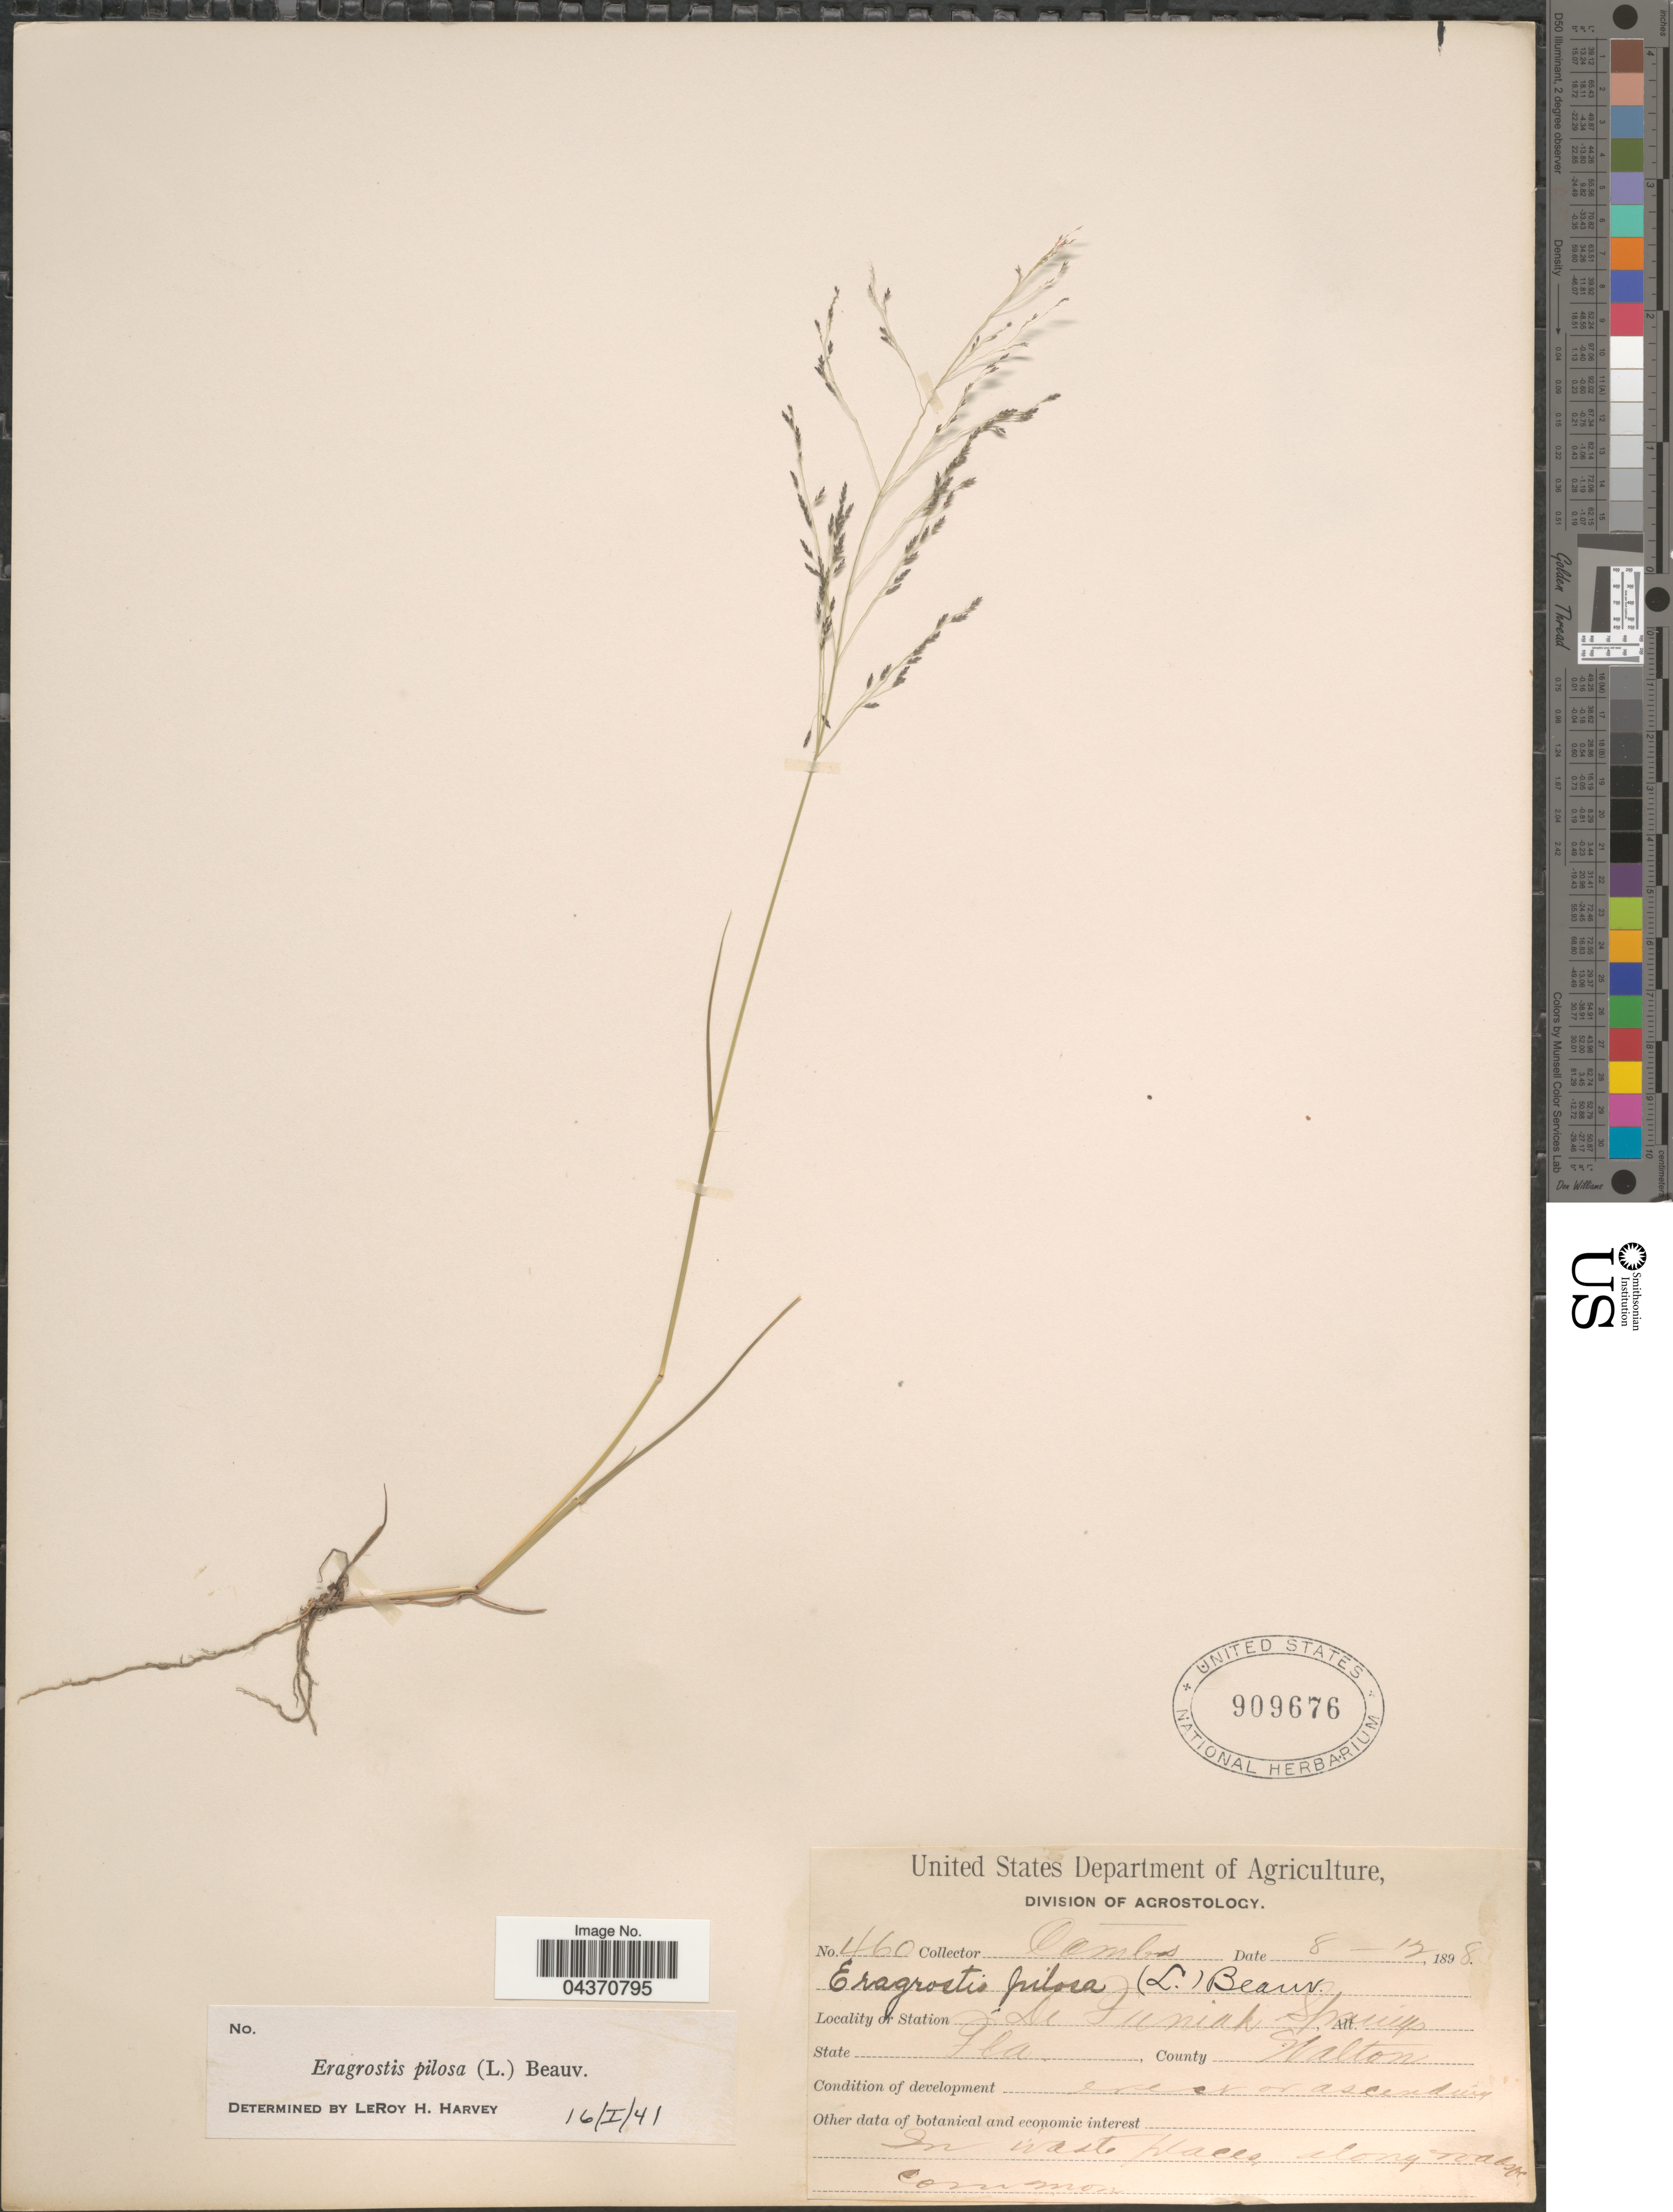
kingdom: Plantae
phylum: Tracheophyta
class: Liliopsida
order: Poales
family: Poaceae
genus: Eragrostis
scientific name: Eragrostis pilosa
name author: (L.) P. Beauv.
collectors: -. Combs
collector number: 460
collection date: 1898-08-12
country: United States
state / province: Florida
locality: Station De Funiak Springs. County Walton.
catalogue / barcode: US 909676